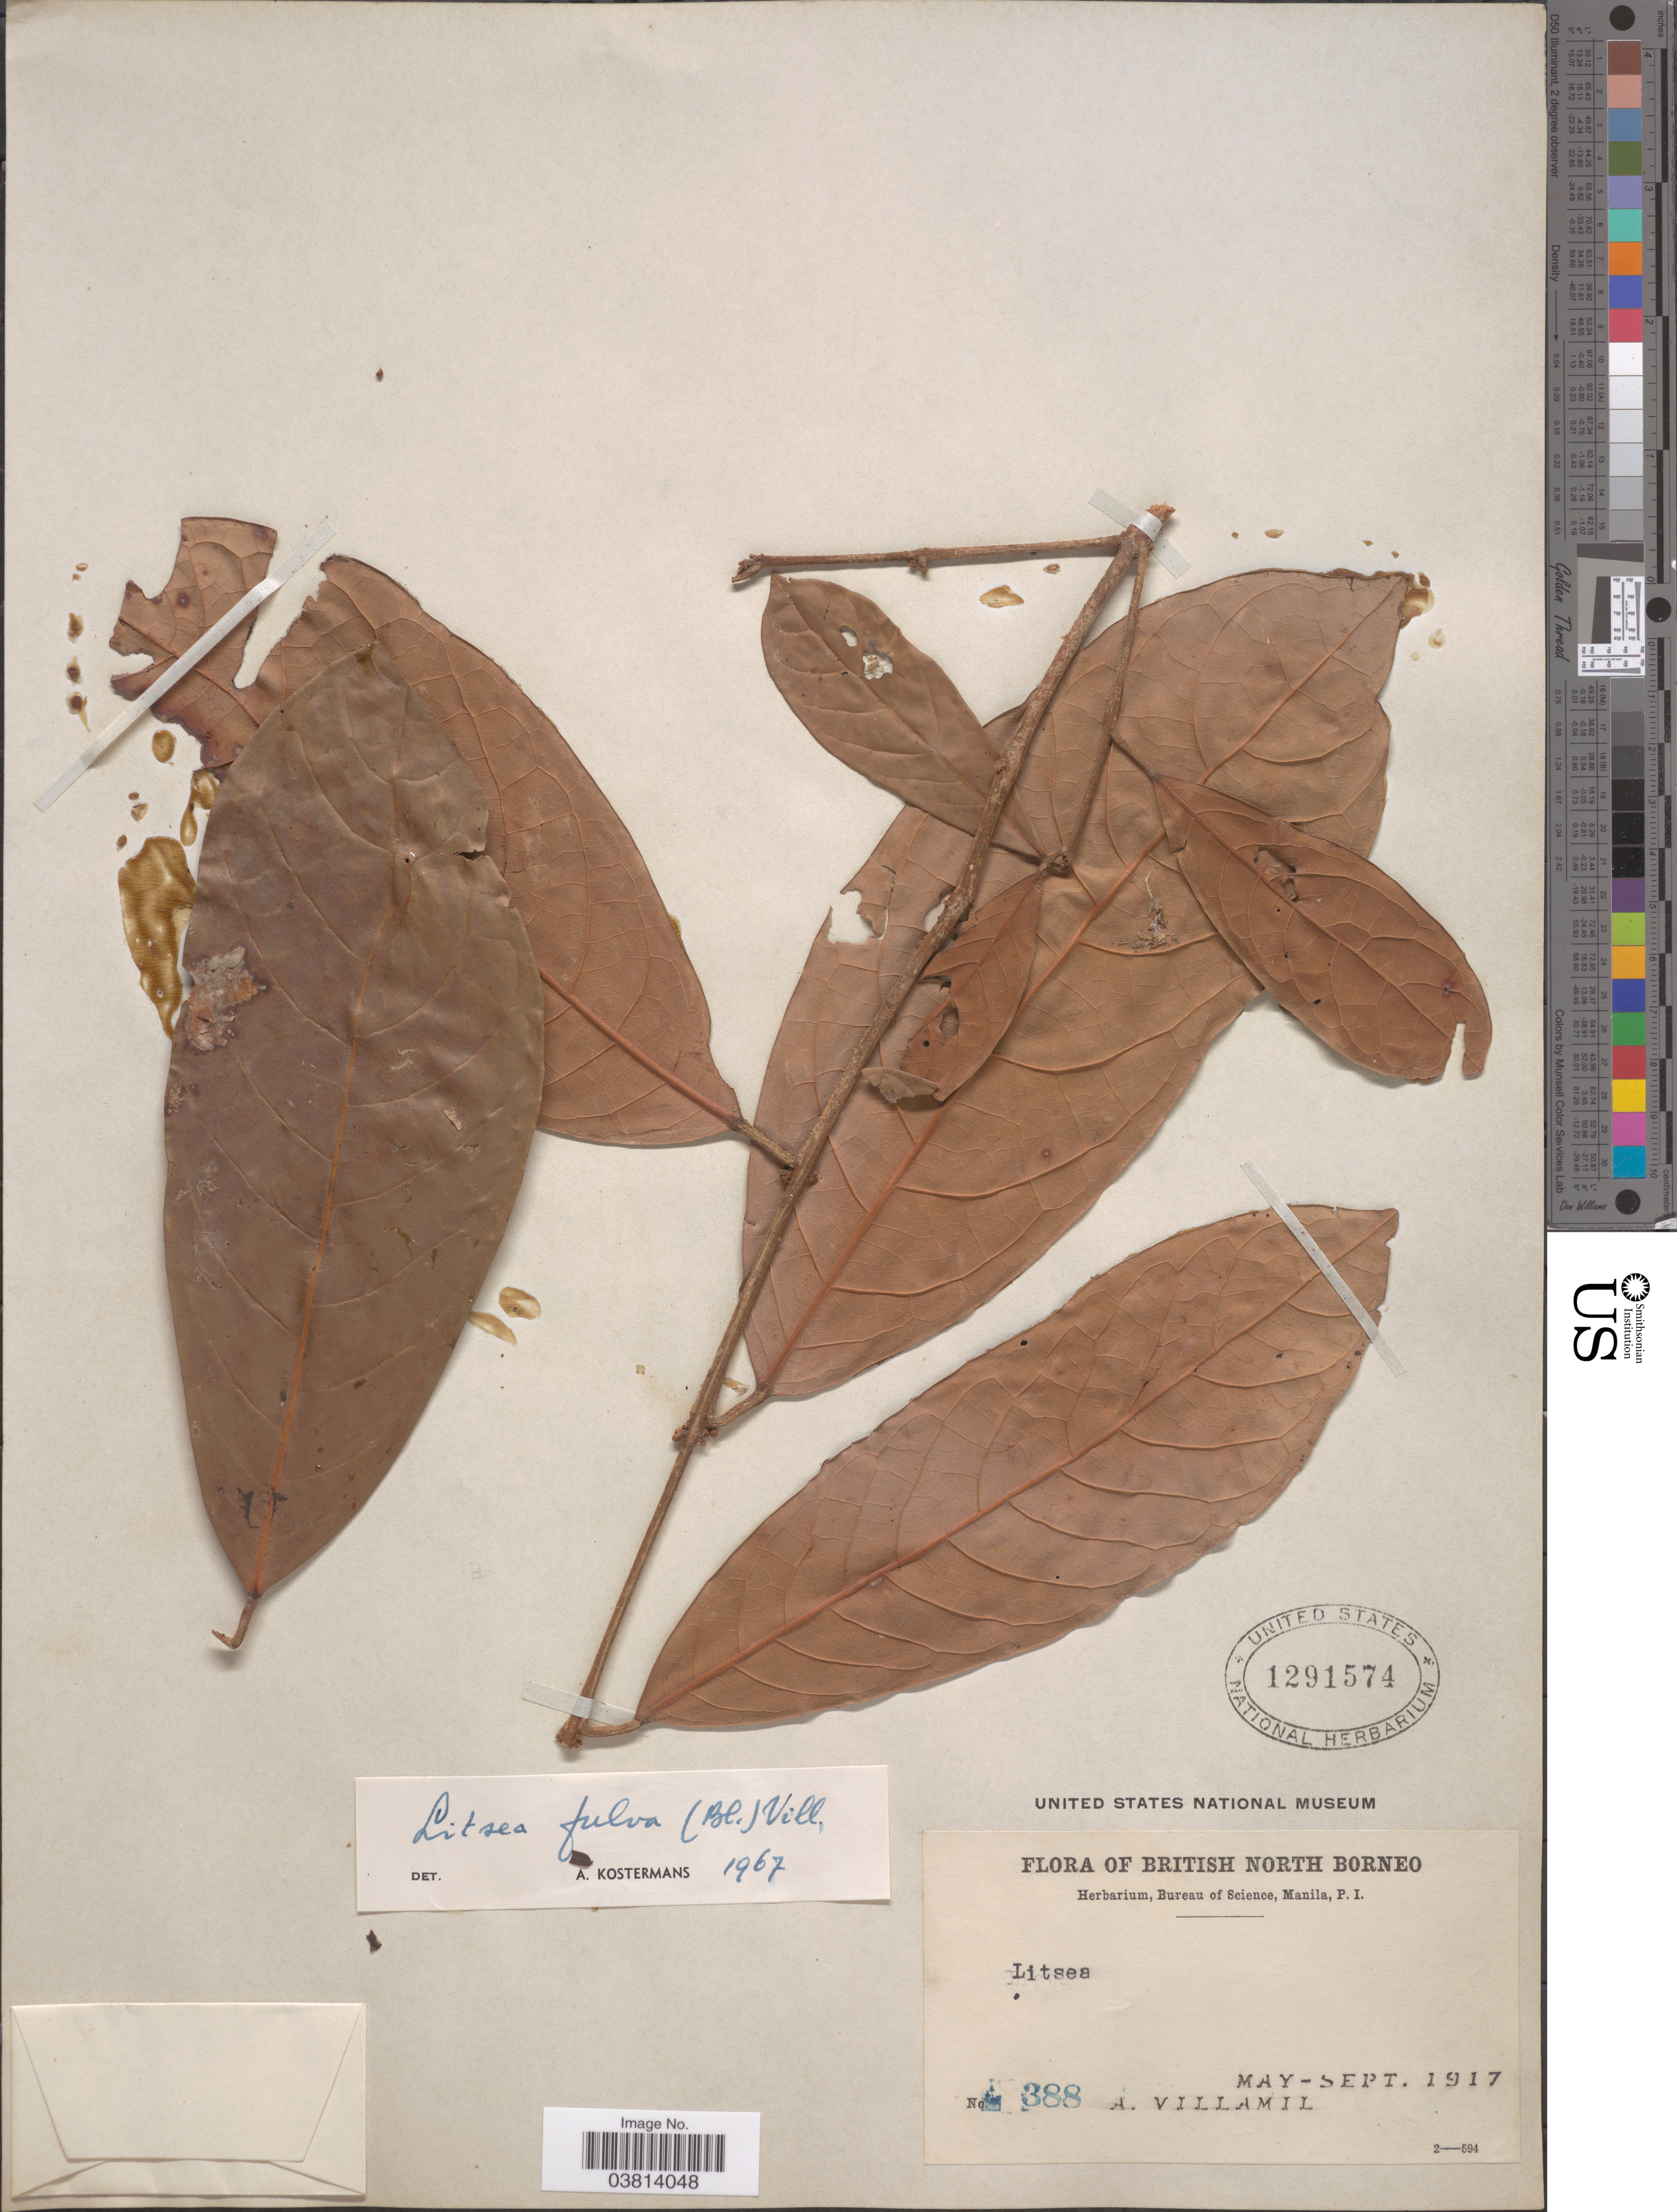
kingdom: Plantae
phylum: Tracheophyta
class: Magnoliopsida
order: Laurales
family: Lauraceae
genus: Litsea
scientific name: Litsea fulva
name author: (Blume) Fern.-Vill.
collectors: A. Villamil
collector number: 388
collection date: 1917-05/1917-09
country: Malaysia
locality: British North Borneo.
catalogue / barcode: US 1291574